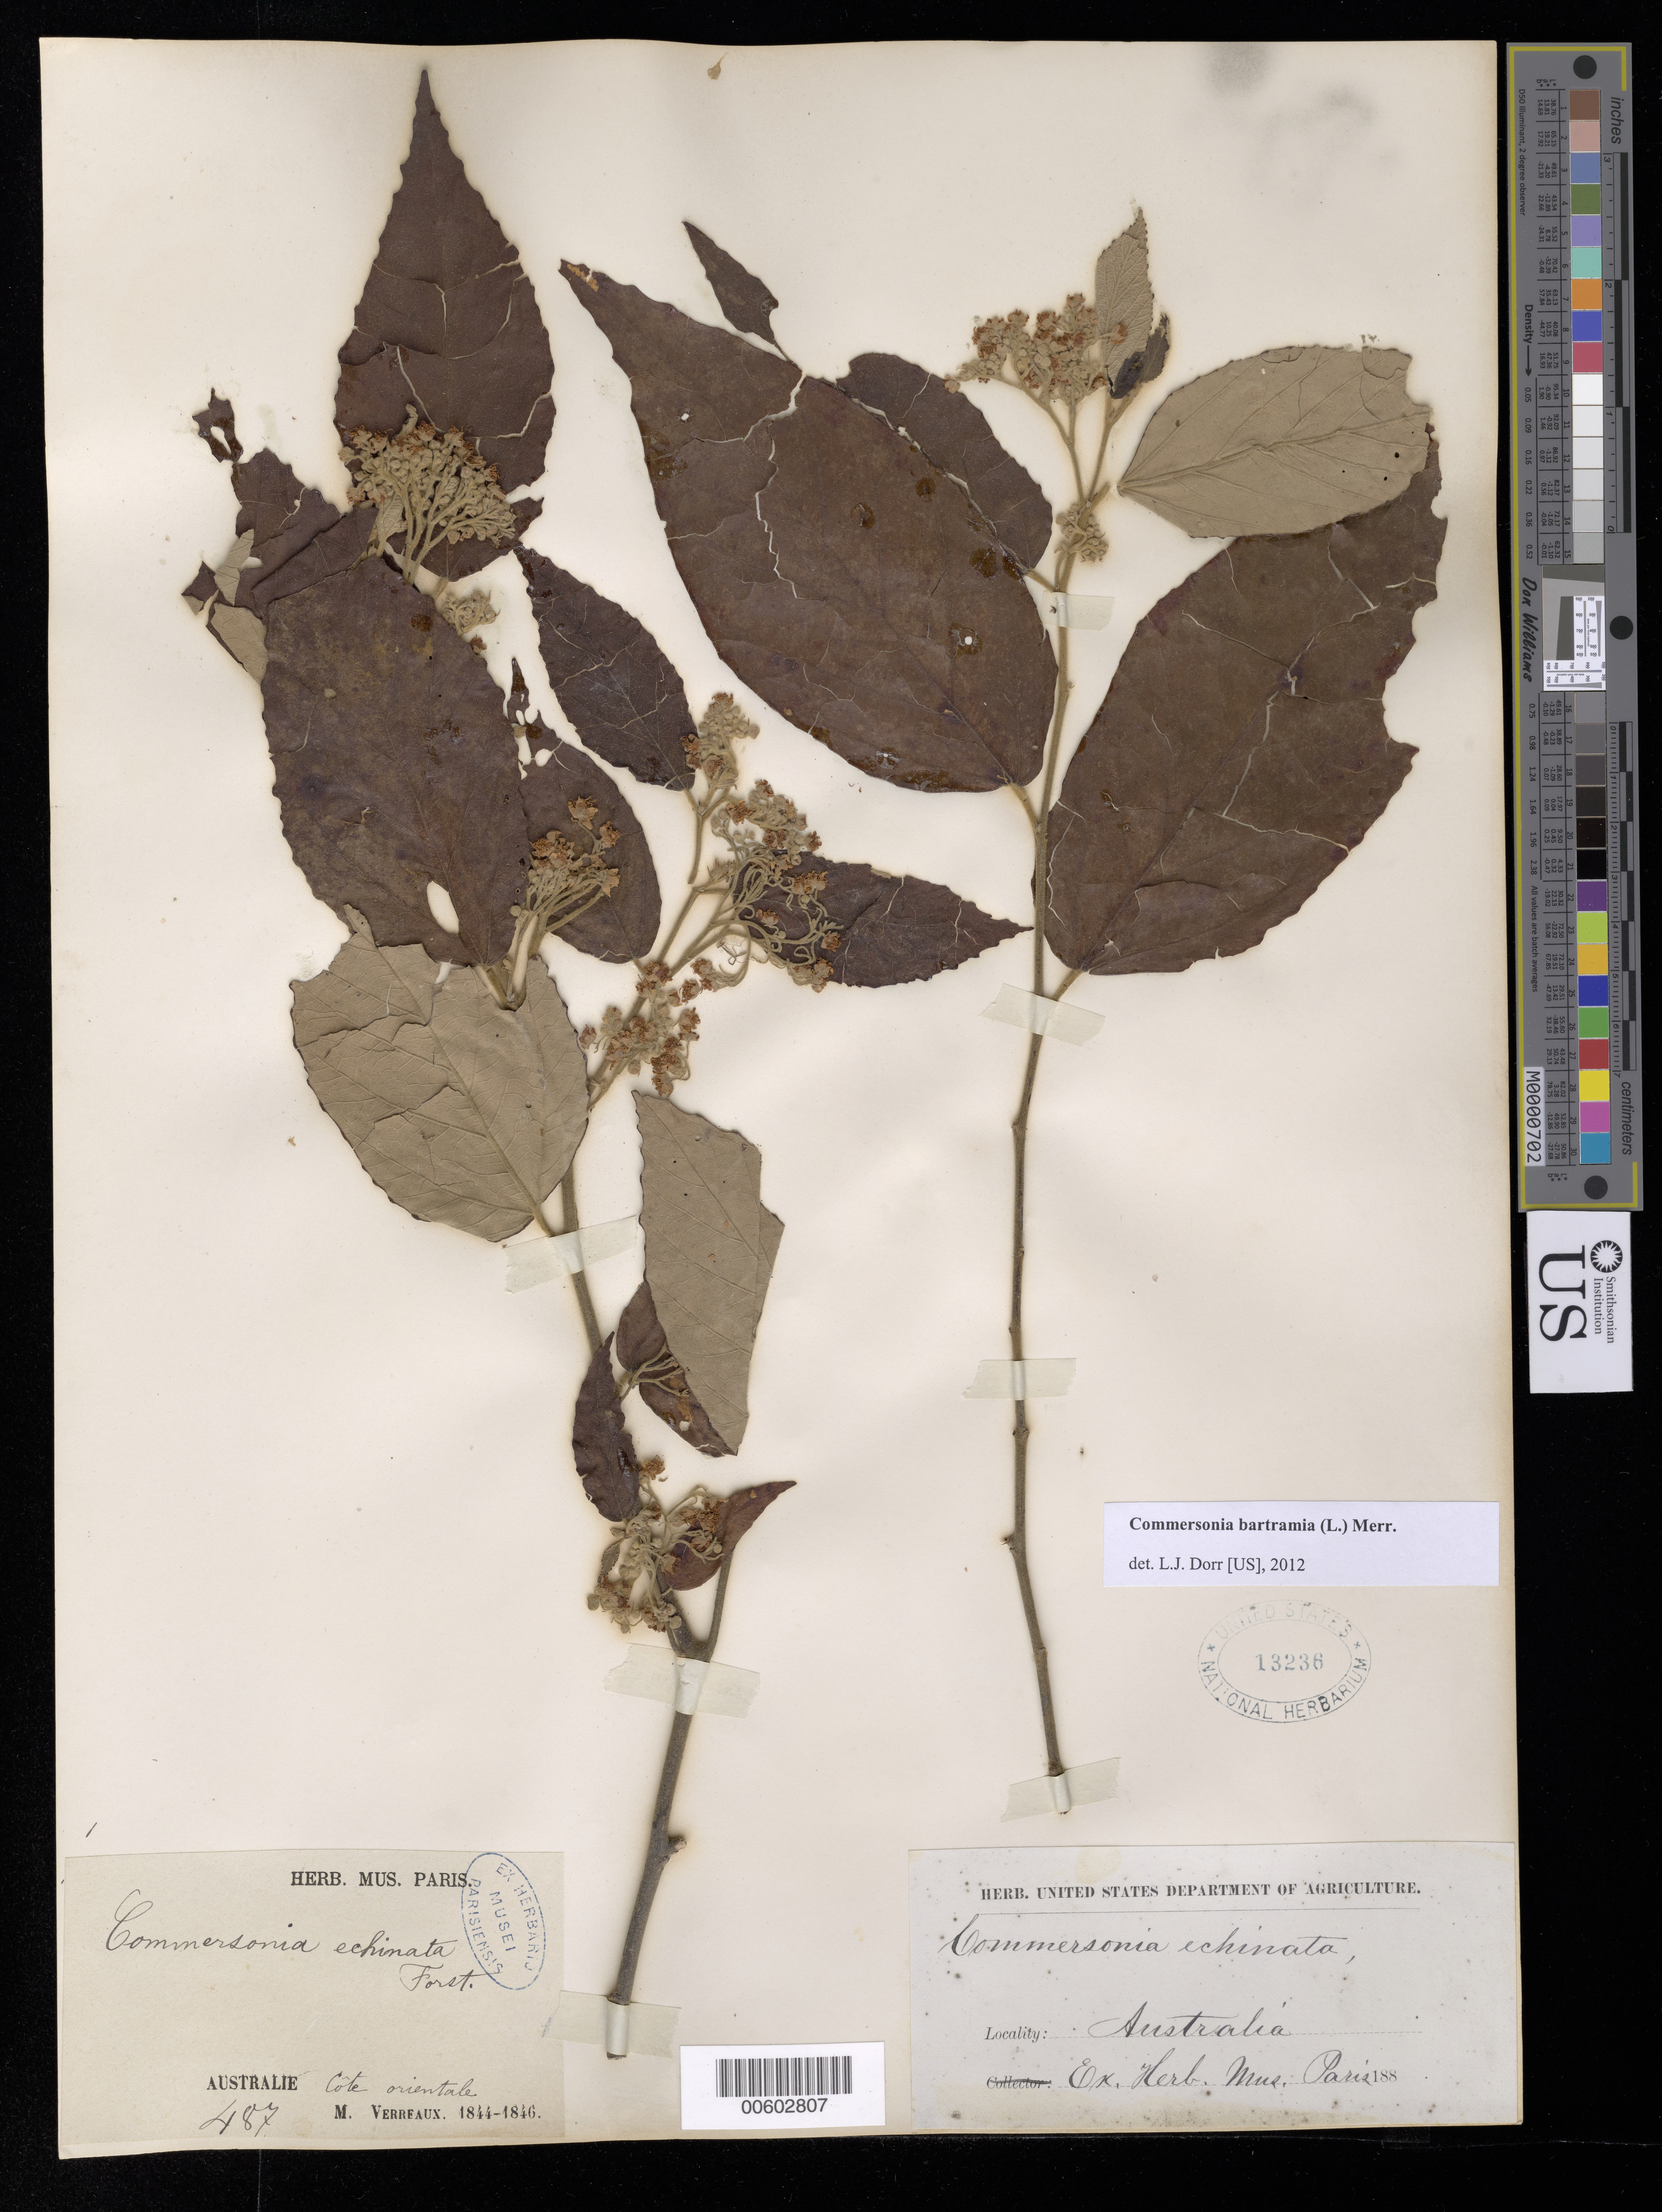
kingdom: Plantae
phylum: Tracheophyta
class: Magnoliopsida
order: Malvales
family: Malvaceae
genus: Commersonia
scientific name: Commersonia bartramia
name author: (L.) Merr.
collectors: M. Verrfaux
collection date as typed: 1844 to -- --- 1846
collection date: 1844/1846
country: Australia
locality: Côte orientale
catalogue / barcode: US 13236